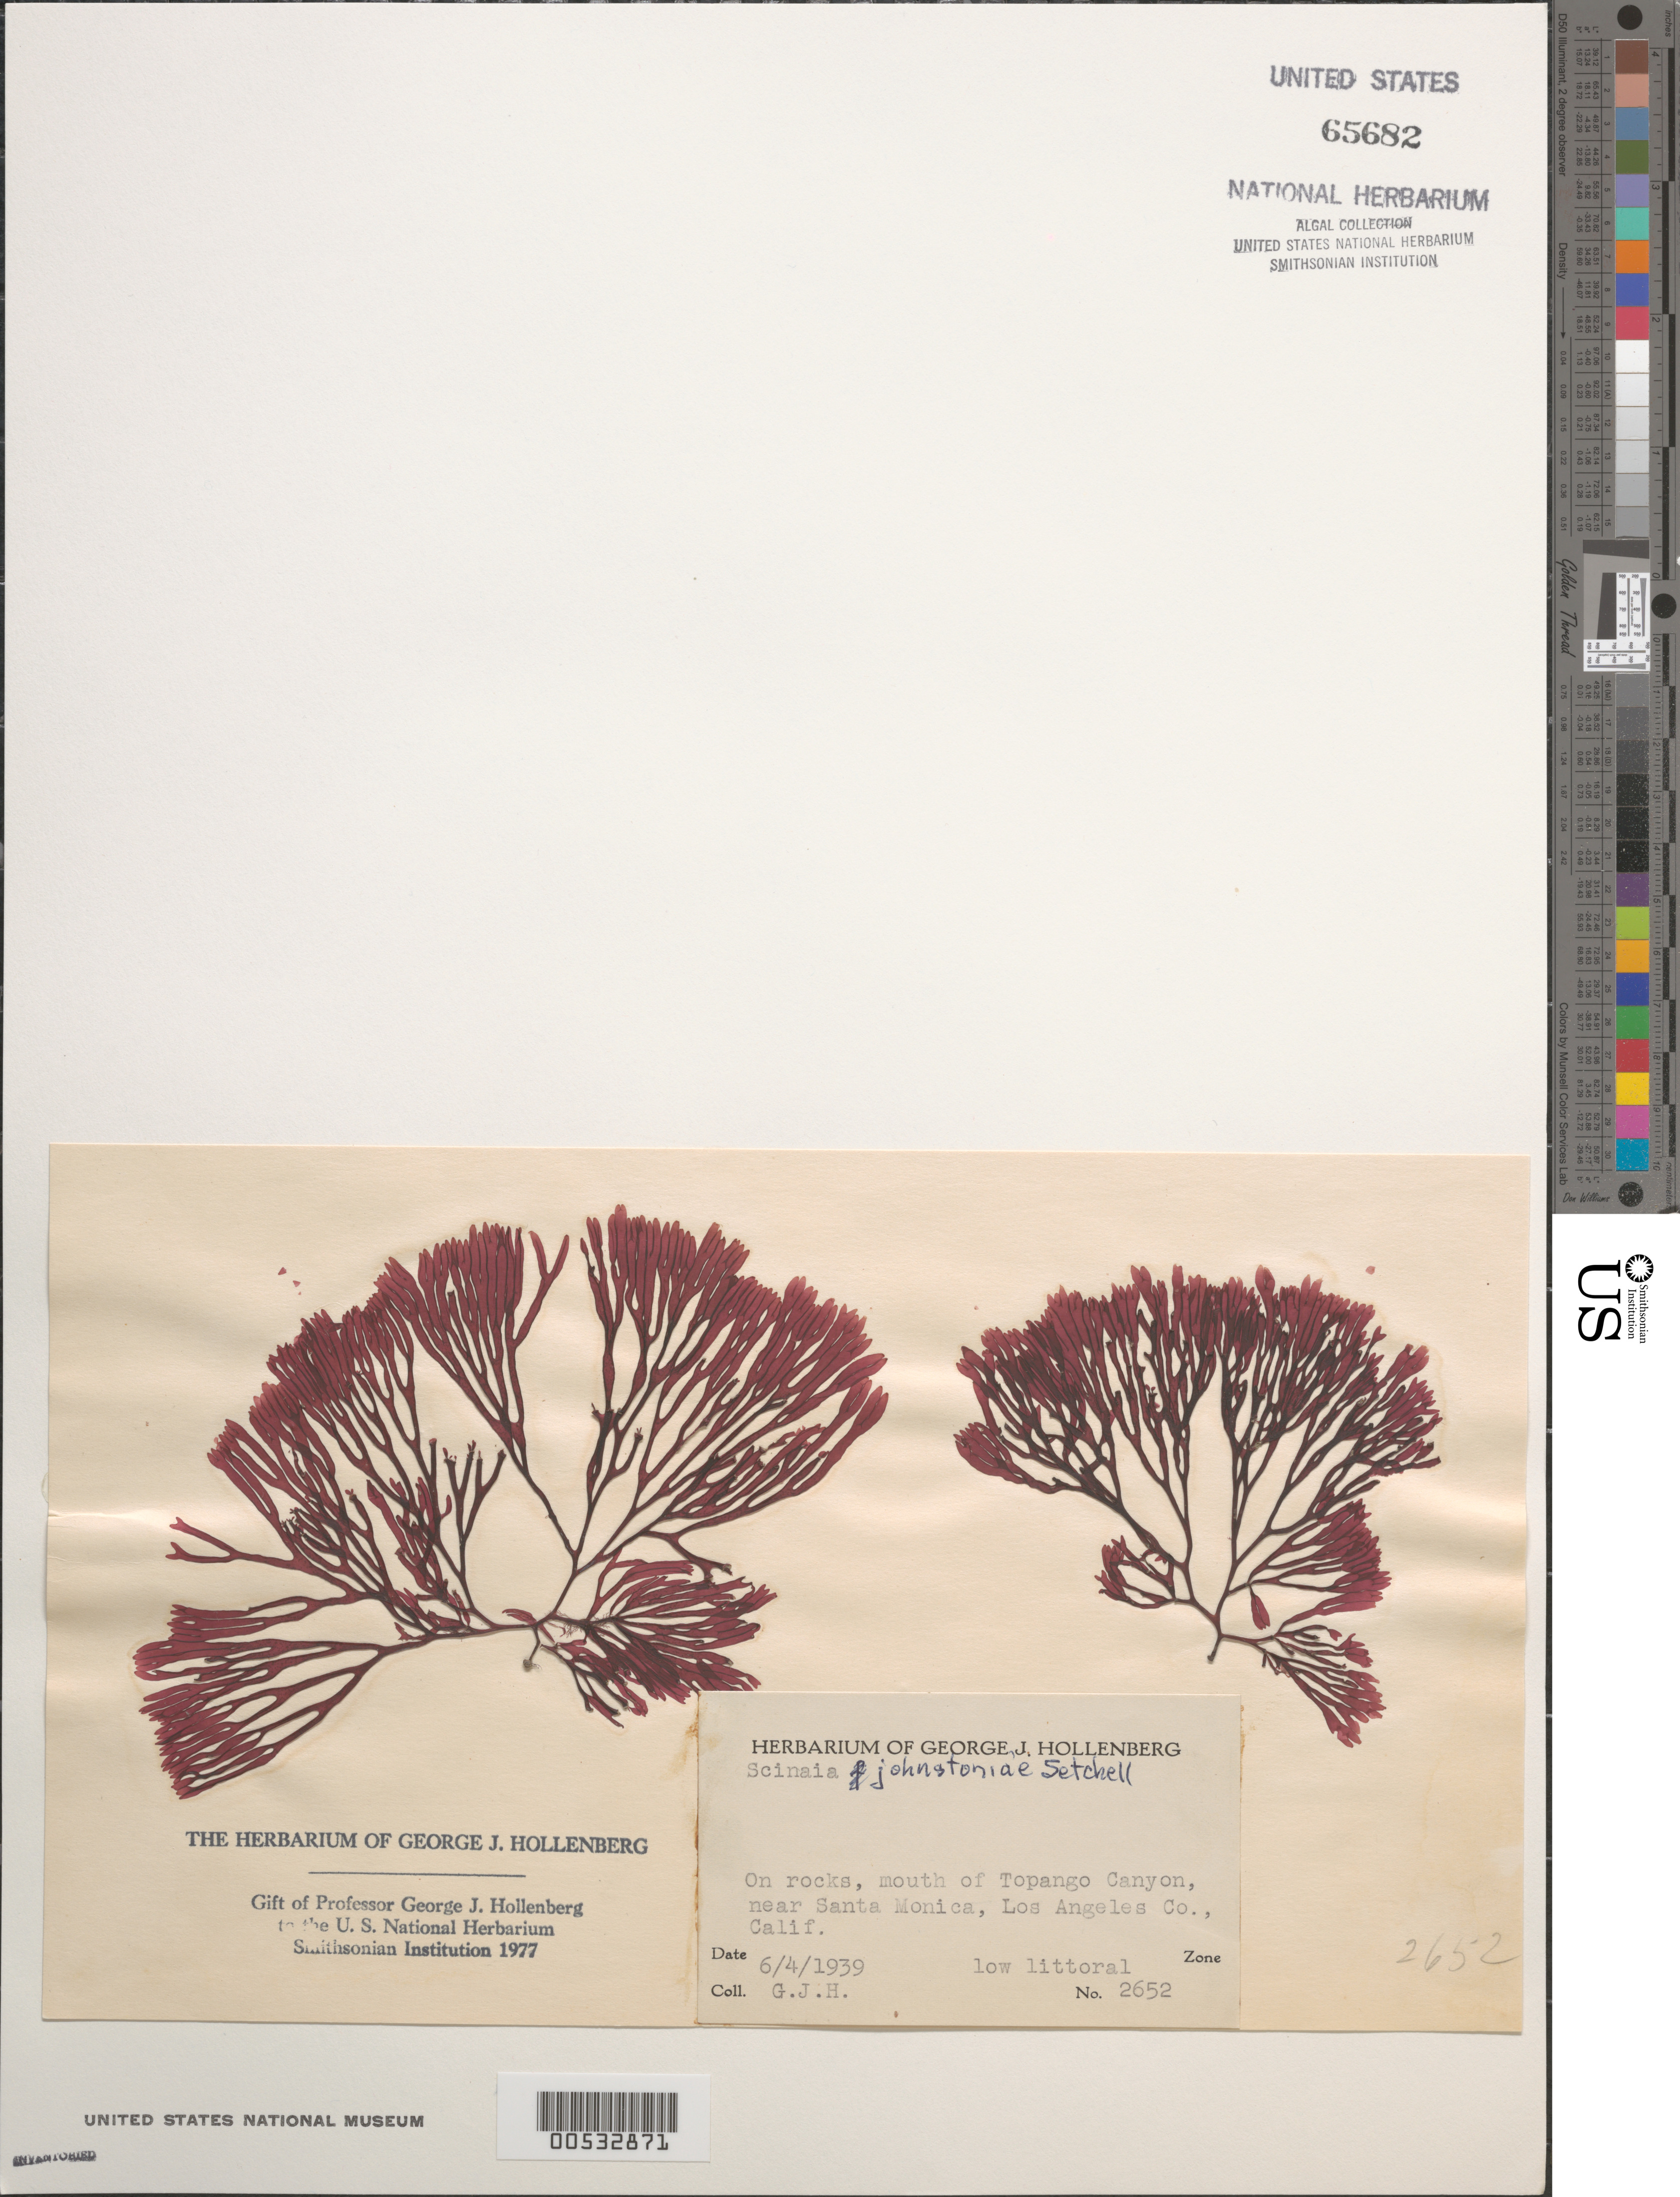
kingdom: Plantae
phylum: Rhodophyta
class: Florideophyceae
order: Nemaliales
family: Scinaiaceae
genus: Scinaia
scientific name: Scinaia johnstoniae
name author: Setch.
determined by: Hollenberg, George J.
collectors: G. Hollenberg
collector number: GJH 2652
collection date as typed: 04 Jun 1939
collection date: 1939-06-04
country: United States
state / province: California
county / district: Los Angeles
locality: Topango Canyon mouth, near Santa Monica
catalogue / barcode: US 65682